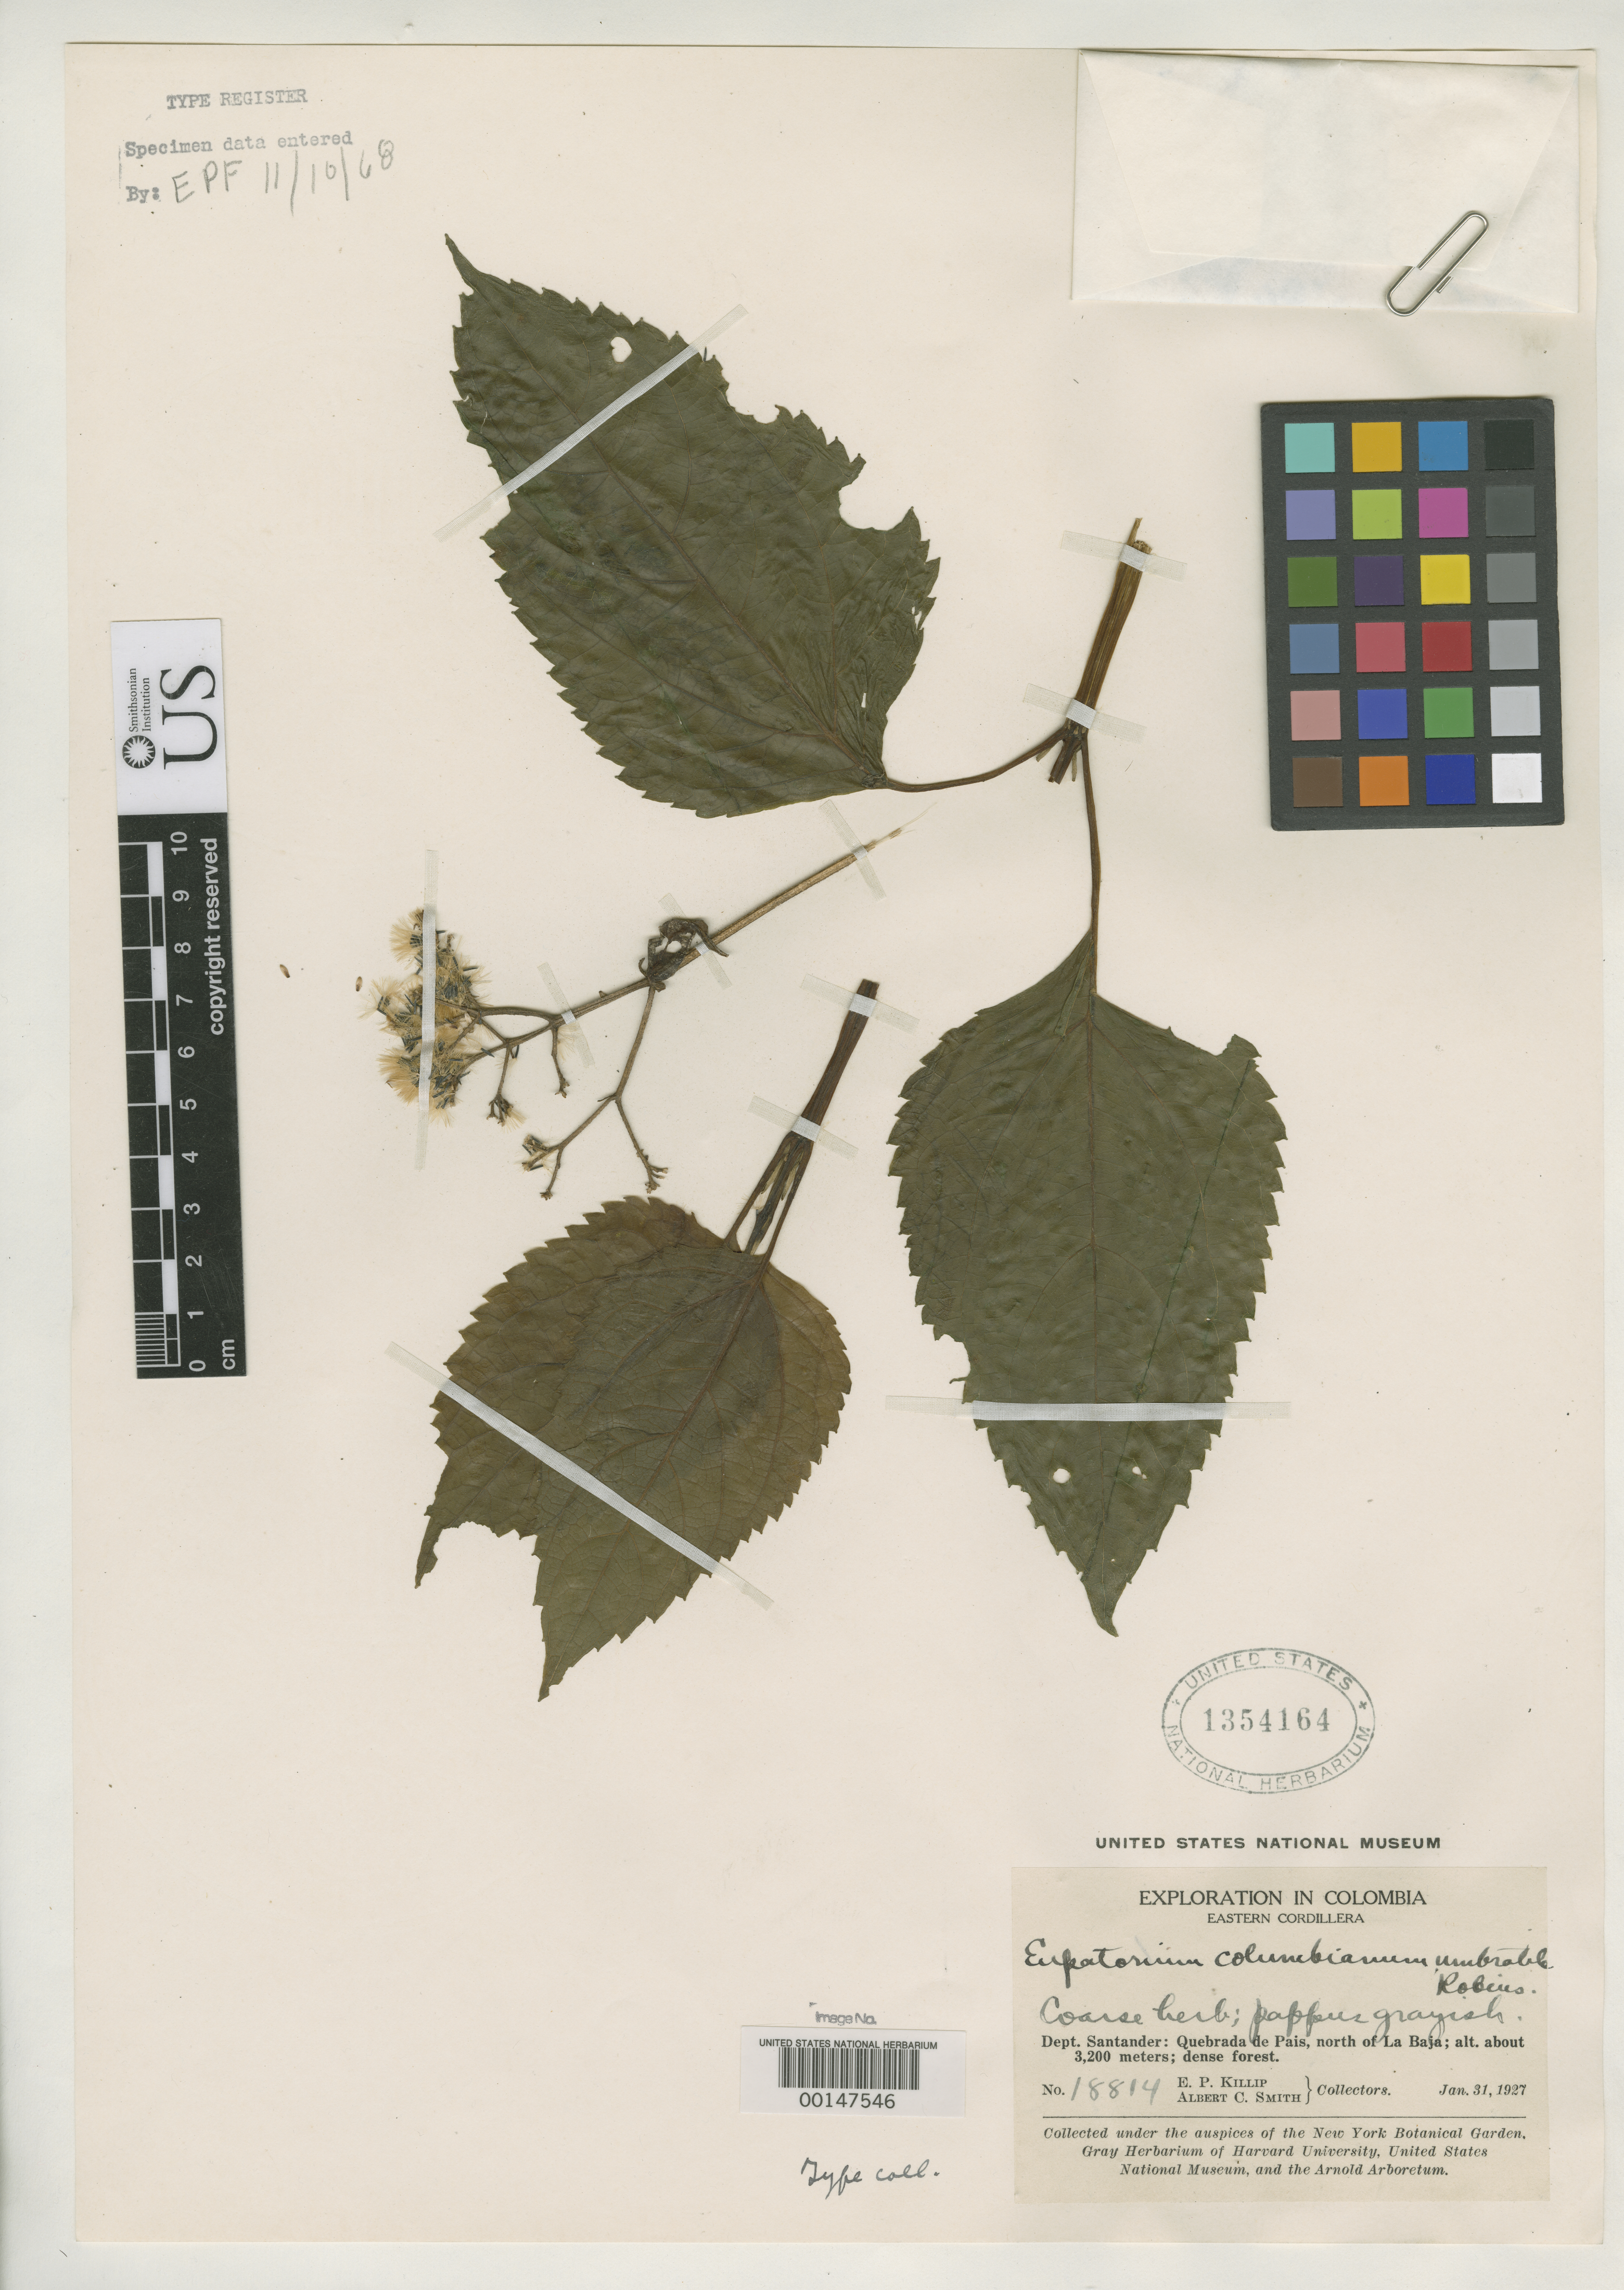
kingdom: Plantae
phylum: Tracheophyta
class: Magnoliopsida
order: Asterales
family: Asteraceae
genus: Eupatorium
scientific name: Eupatorium columbianum var. umbratile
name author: B.L. Rob.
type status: Isotype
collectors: E. P. Killip & A. C. Smith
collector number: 18814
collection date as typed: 31 Jan 1927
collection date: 1927-01-31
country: Colombia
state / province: Santander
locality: La Baja, Quebrada de Pais.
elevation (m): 3200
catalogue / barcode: US 1354164